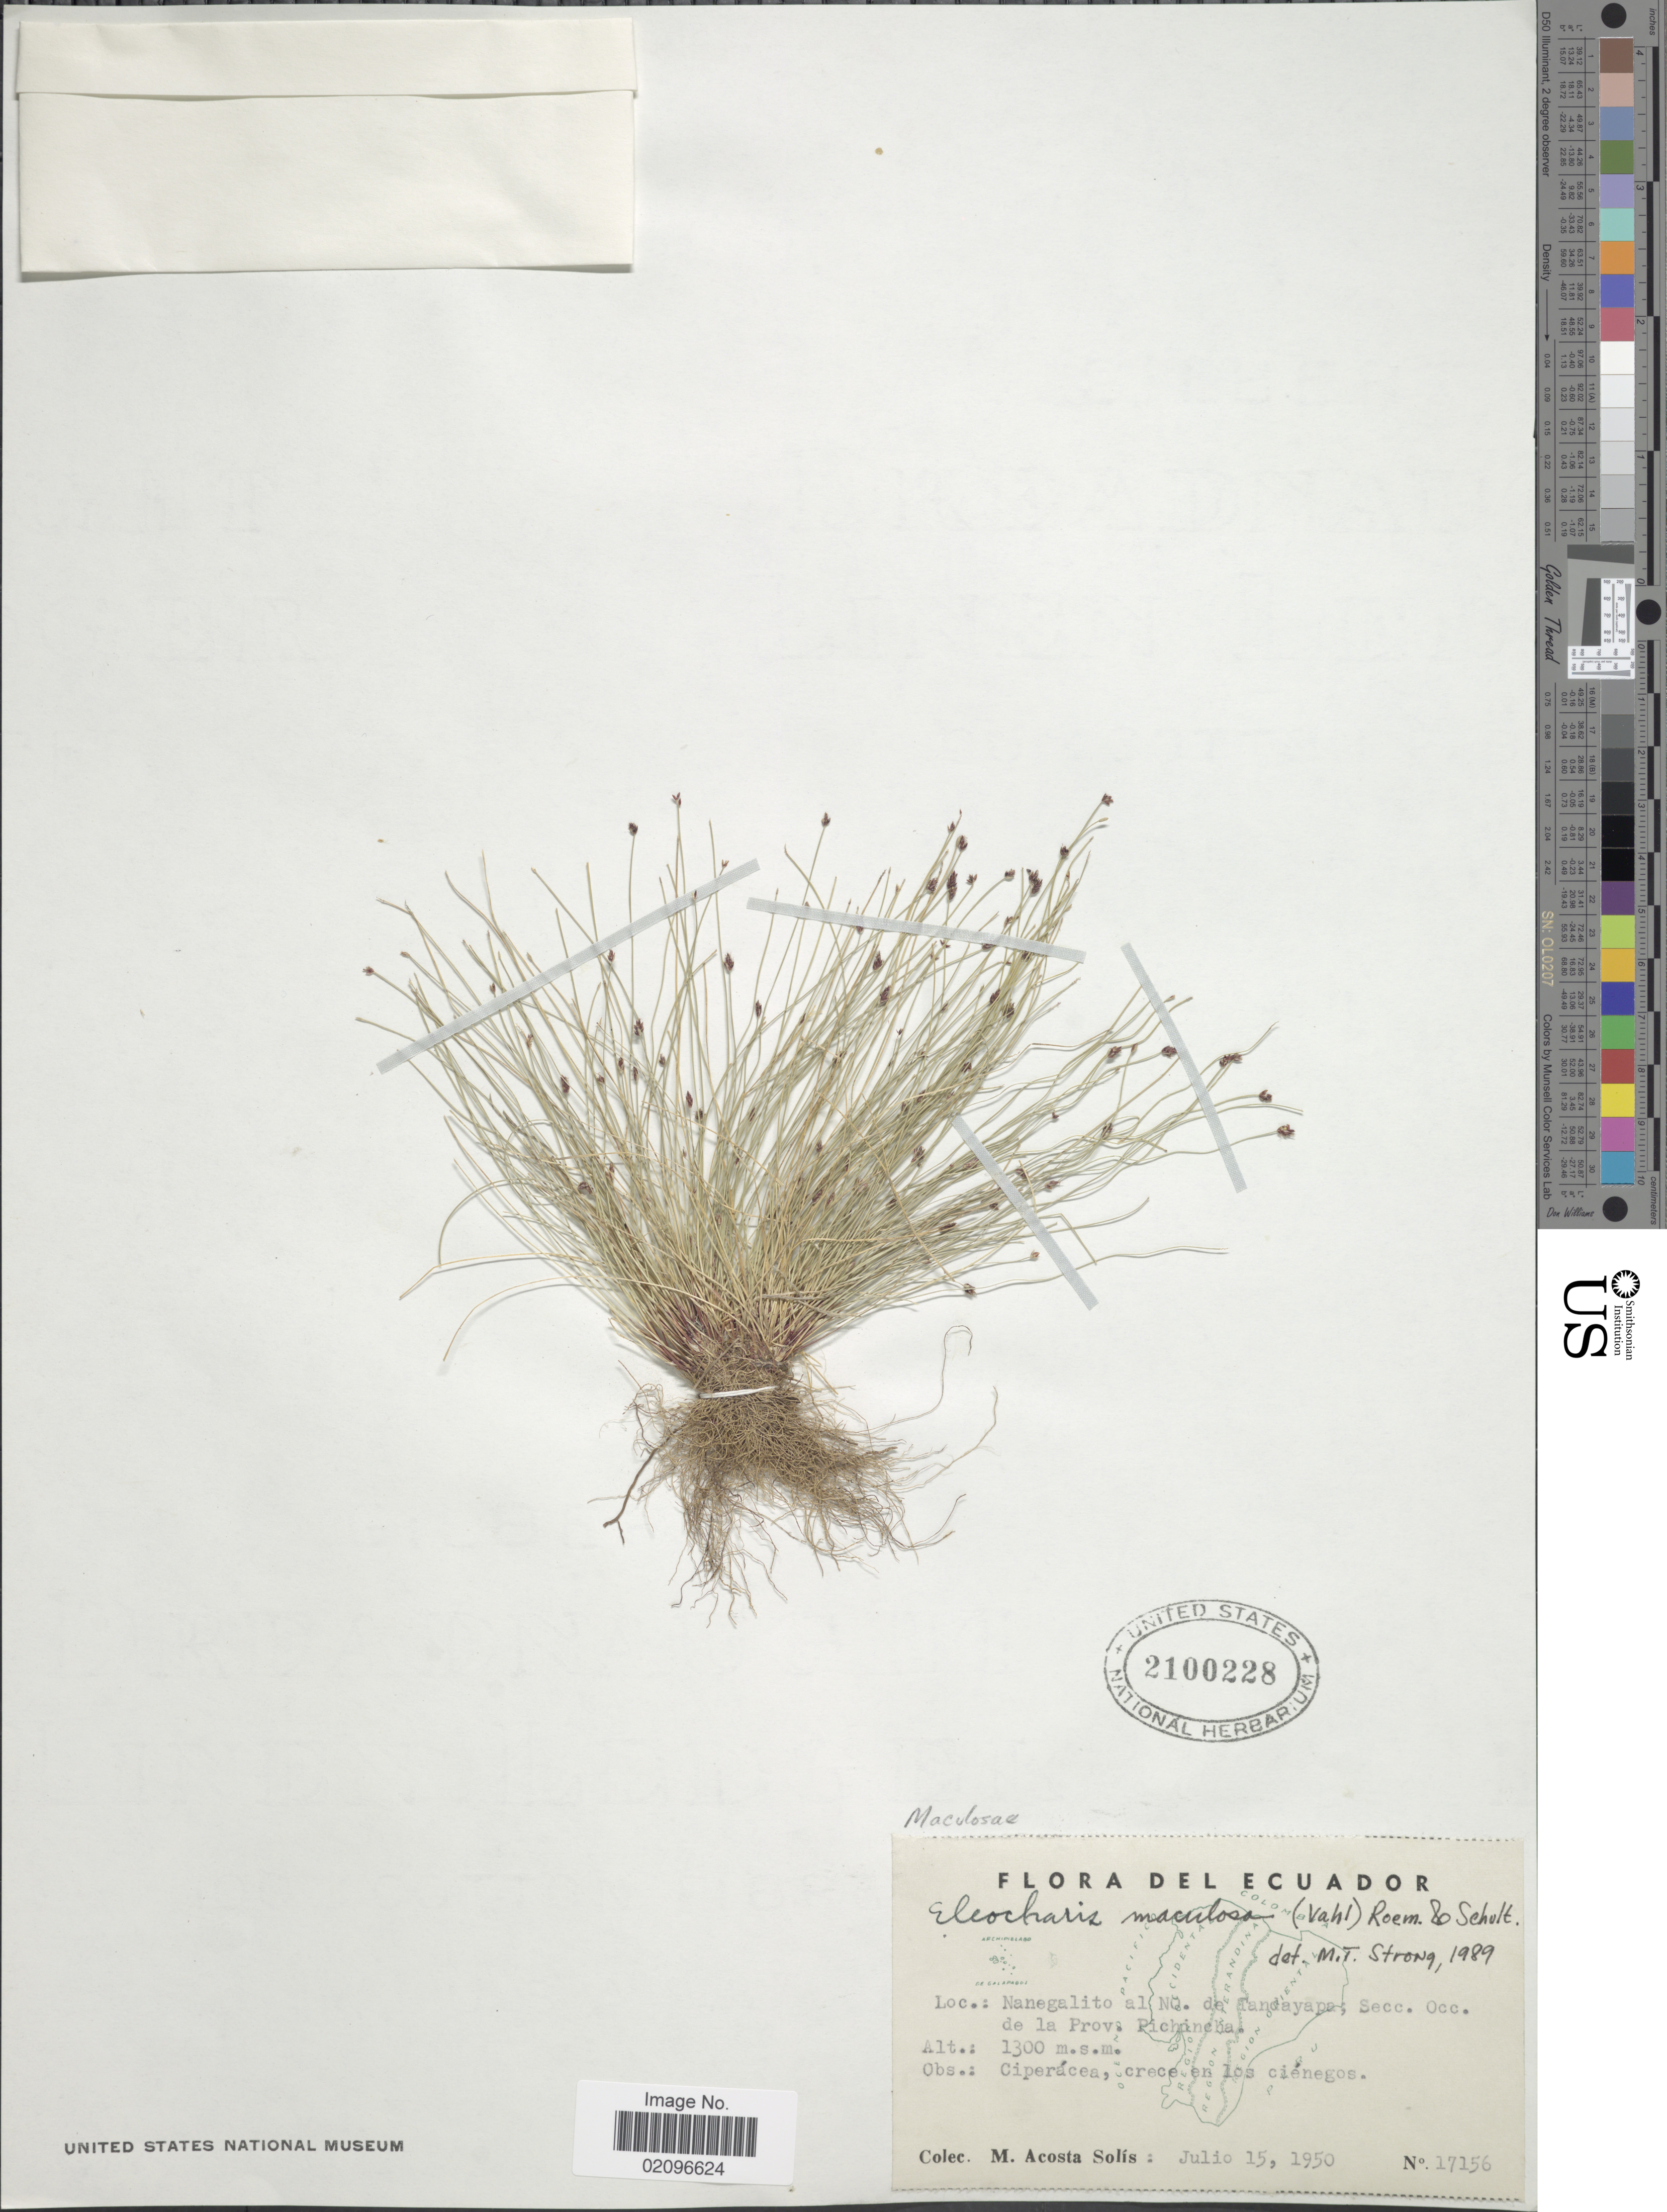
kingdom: Plantae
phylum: Tracheophyta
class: Liliopsida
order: Poales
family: Cyperaceae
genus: Eleocharis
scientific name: Eleocharis maculosa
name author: (Vahl) Roem. & Schult.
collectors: M. Acosta Solis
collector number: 17156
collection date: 1950-07-15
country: Ecuador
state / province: Pichincha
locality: Nanegalito al NQ. de Tandayapa, Secc. Occ. de la Prov. Pichincha.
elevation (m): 1300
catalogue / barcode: US 2100228